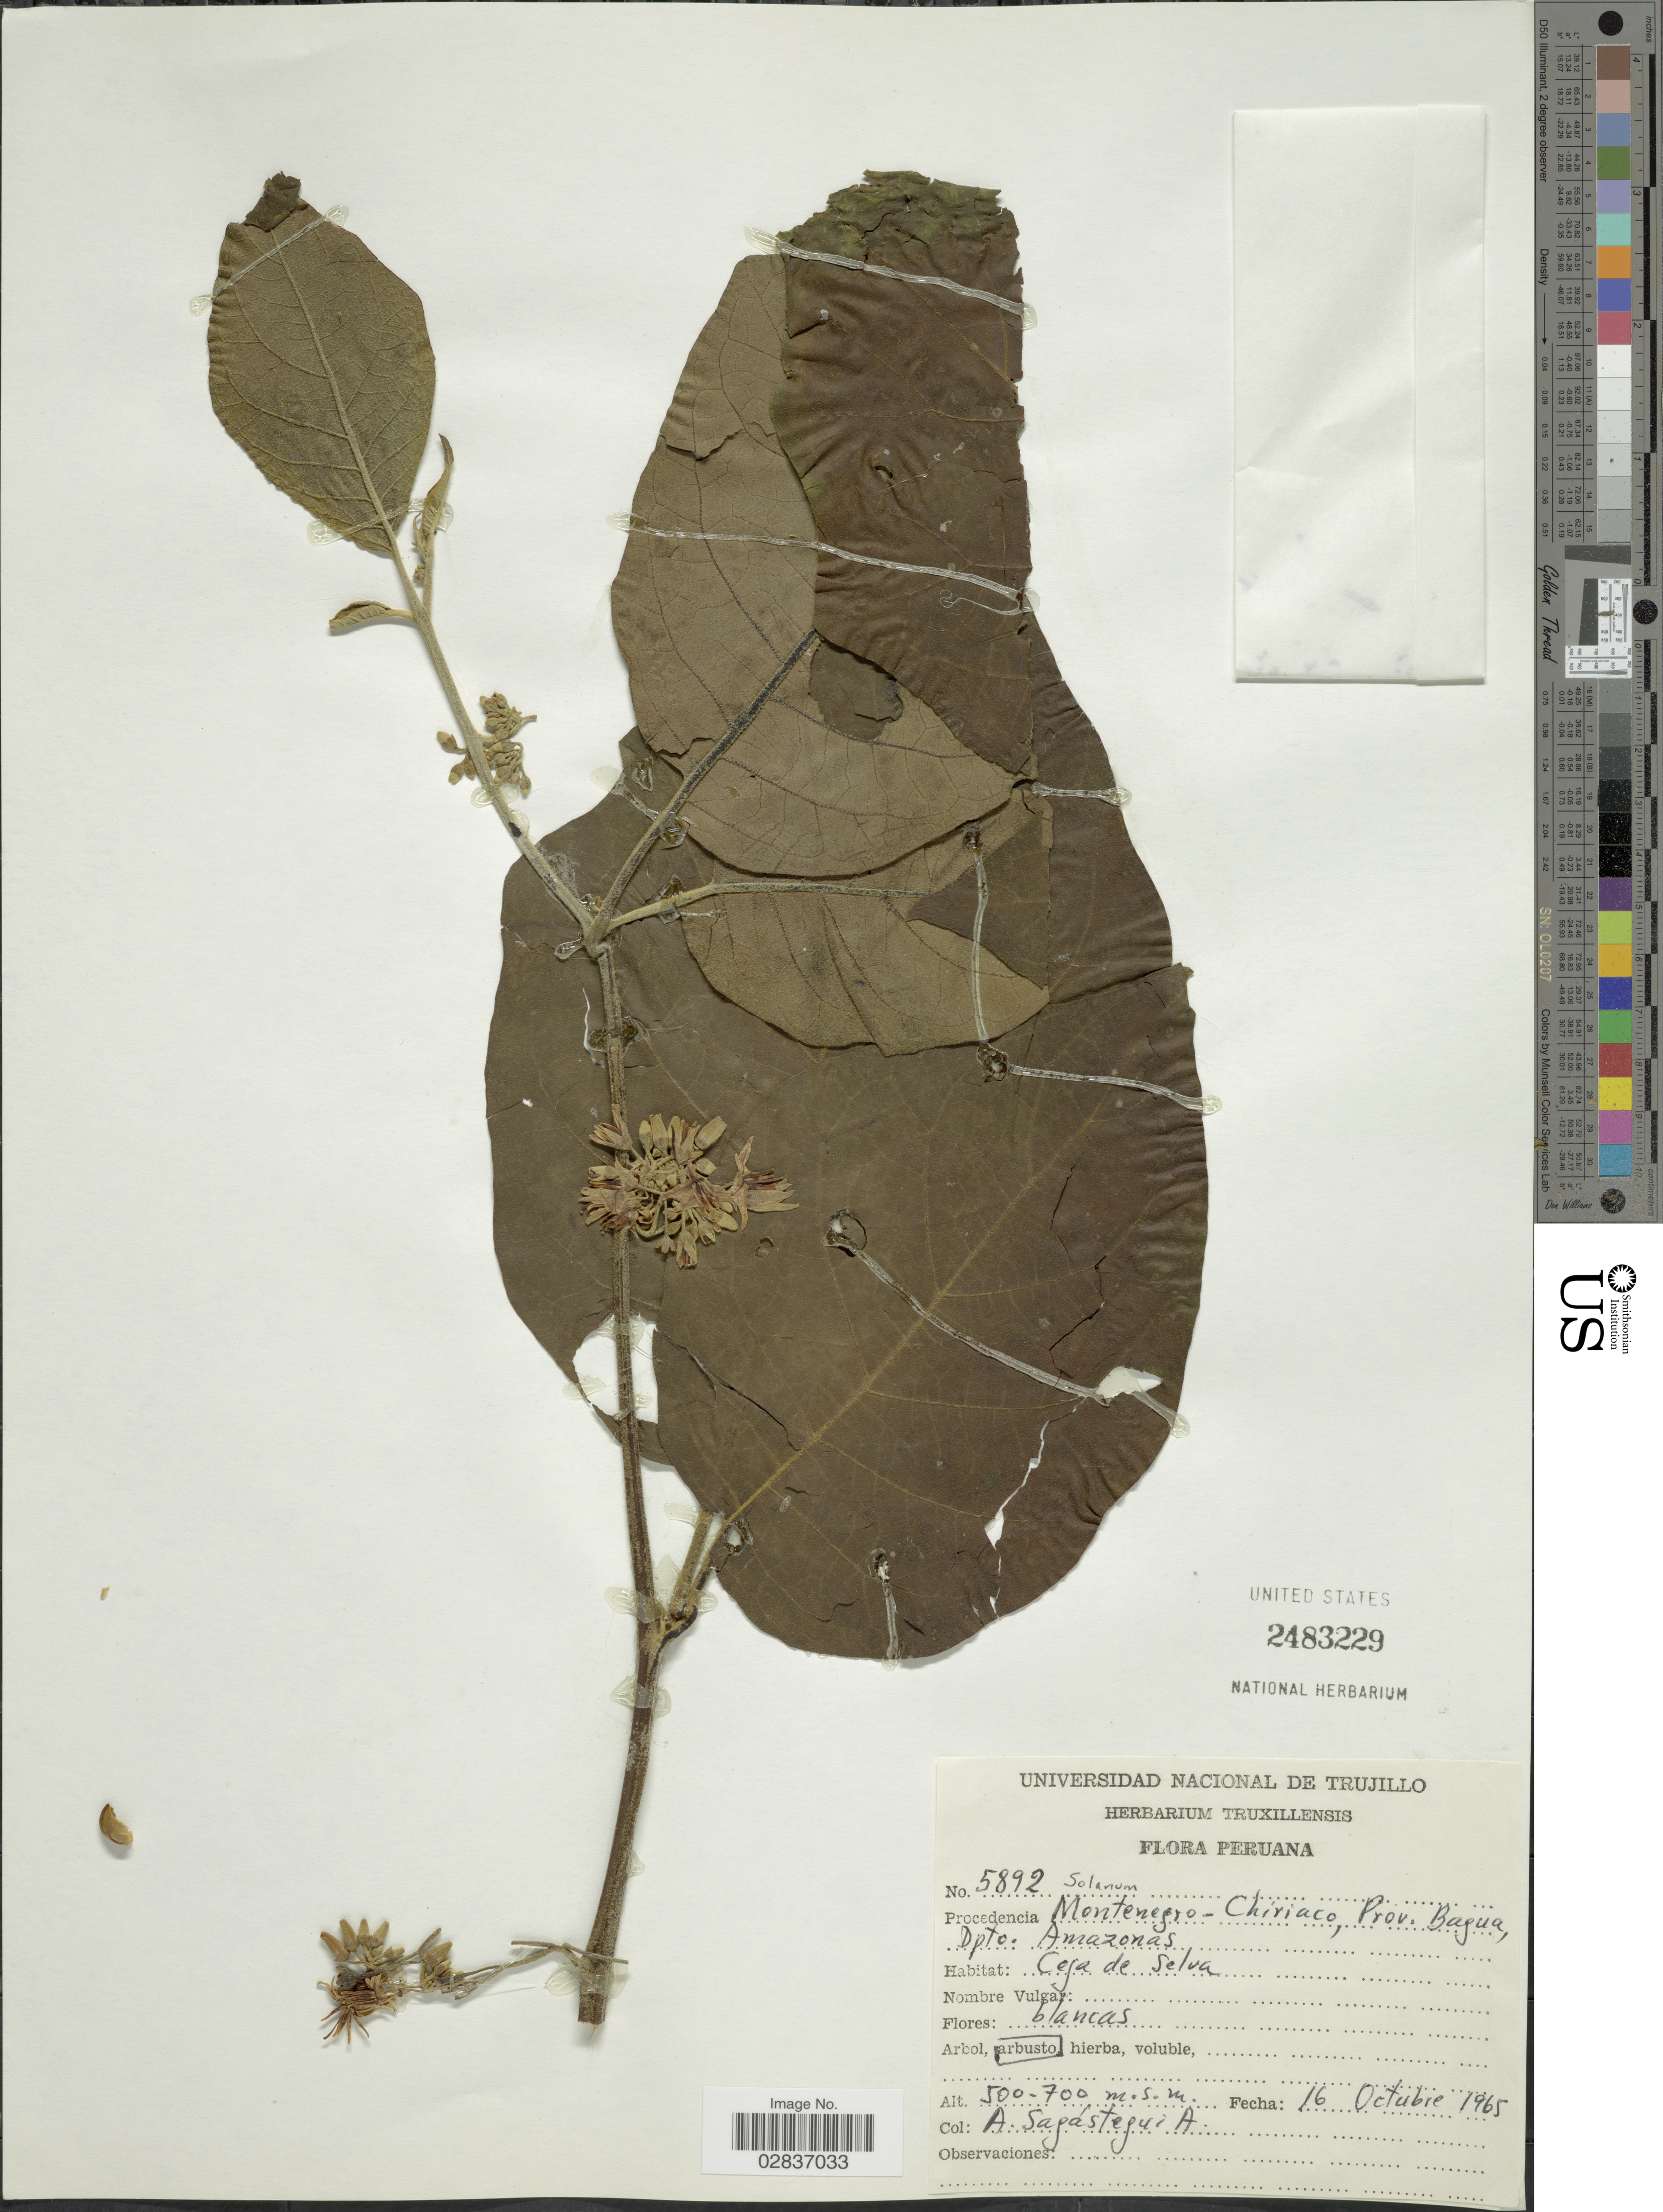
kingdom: Plantae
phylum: Tracheophyta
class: Magnoliopsida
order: Solanales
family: Solanaceae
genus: Solanum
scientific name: Solanum ovalifolium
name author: Dunal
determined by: Knapp, S. D.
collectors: A. Sagástegui A.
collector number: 5892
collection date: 1965-10-16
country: Peru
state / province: Amazonas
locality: Procedencia Montenegro - Chiriaco, Prov. Bagua, Dpto. Amazonas, Ceja de Selva.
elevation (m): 500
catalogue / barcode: US 2483229